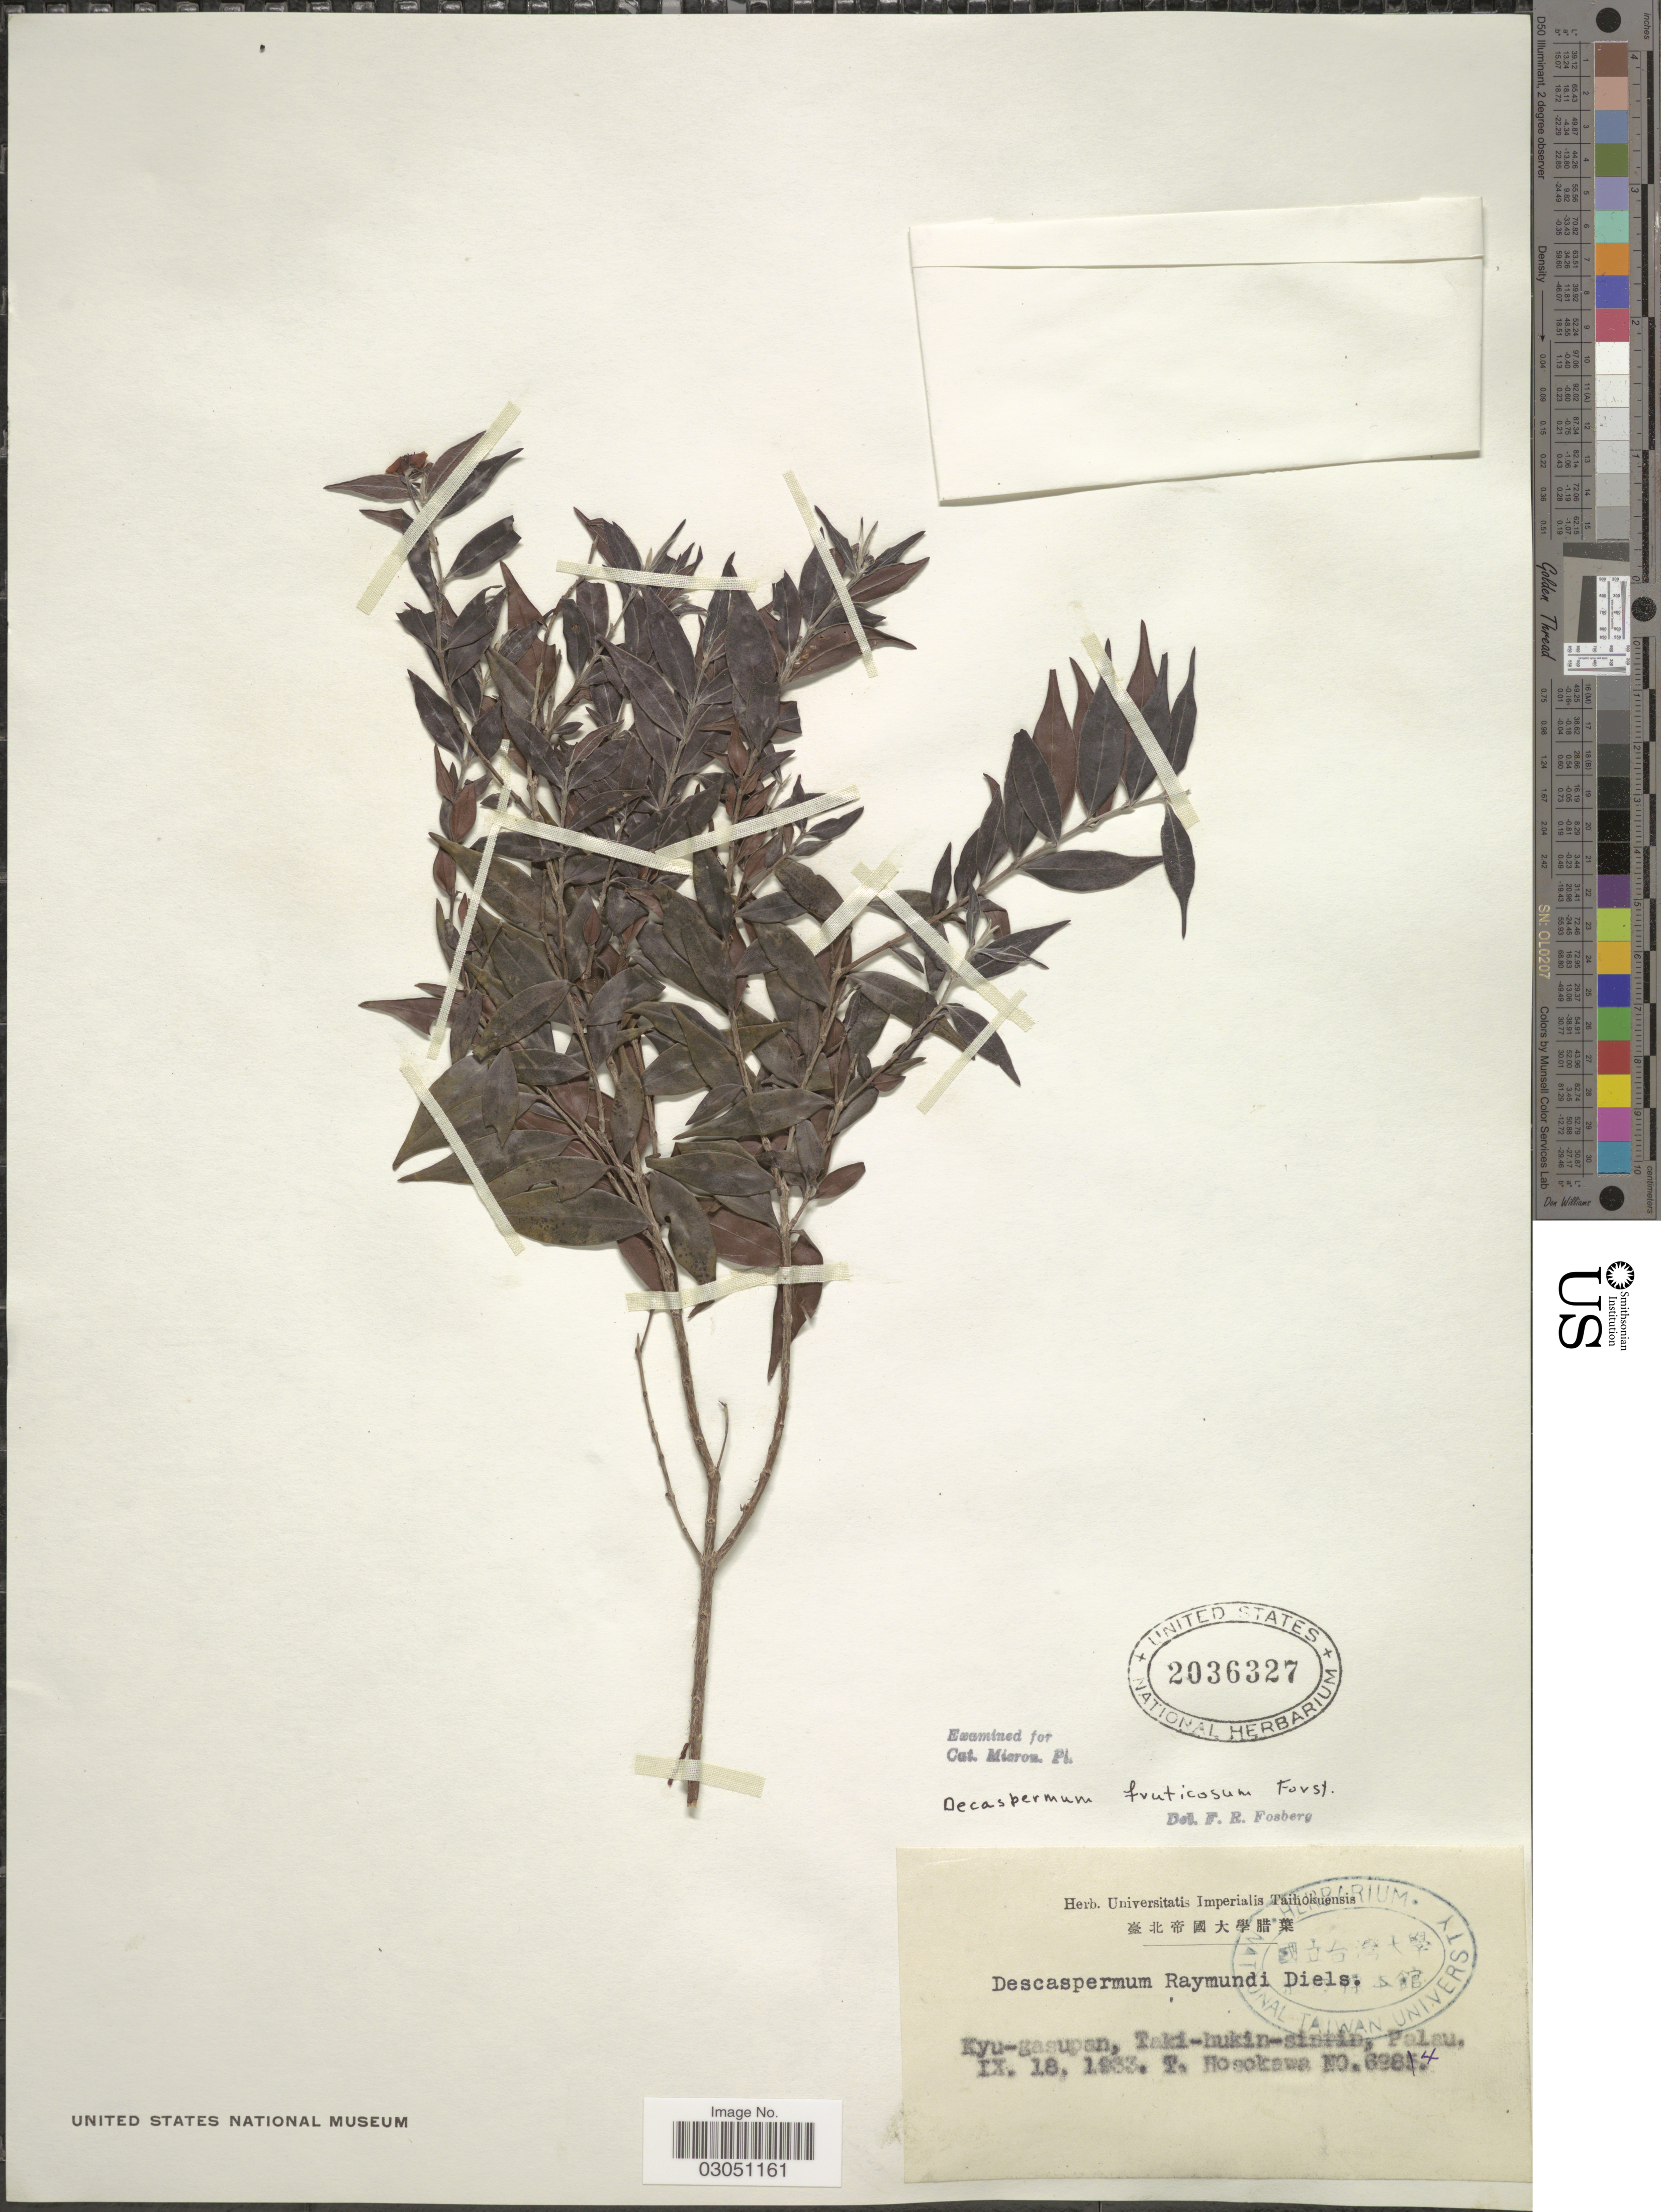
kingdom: Plantae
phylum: Tracheophyta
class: Magnoliopsida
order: Myrtales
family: Myrtaceae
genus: Decaspermum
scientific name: Decaspermum raymundi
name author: Diels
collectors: T. Hosokawa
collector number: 6984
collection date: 1933-09-18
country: Palau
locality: Kyu-gasupan, Taki-hukin-sinrin, Palau.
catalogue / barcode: US 2036327